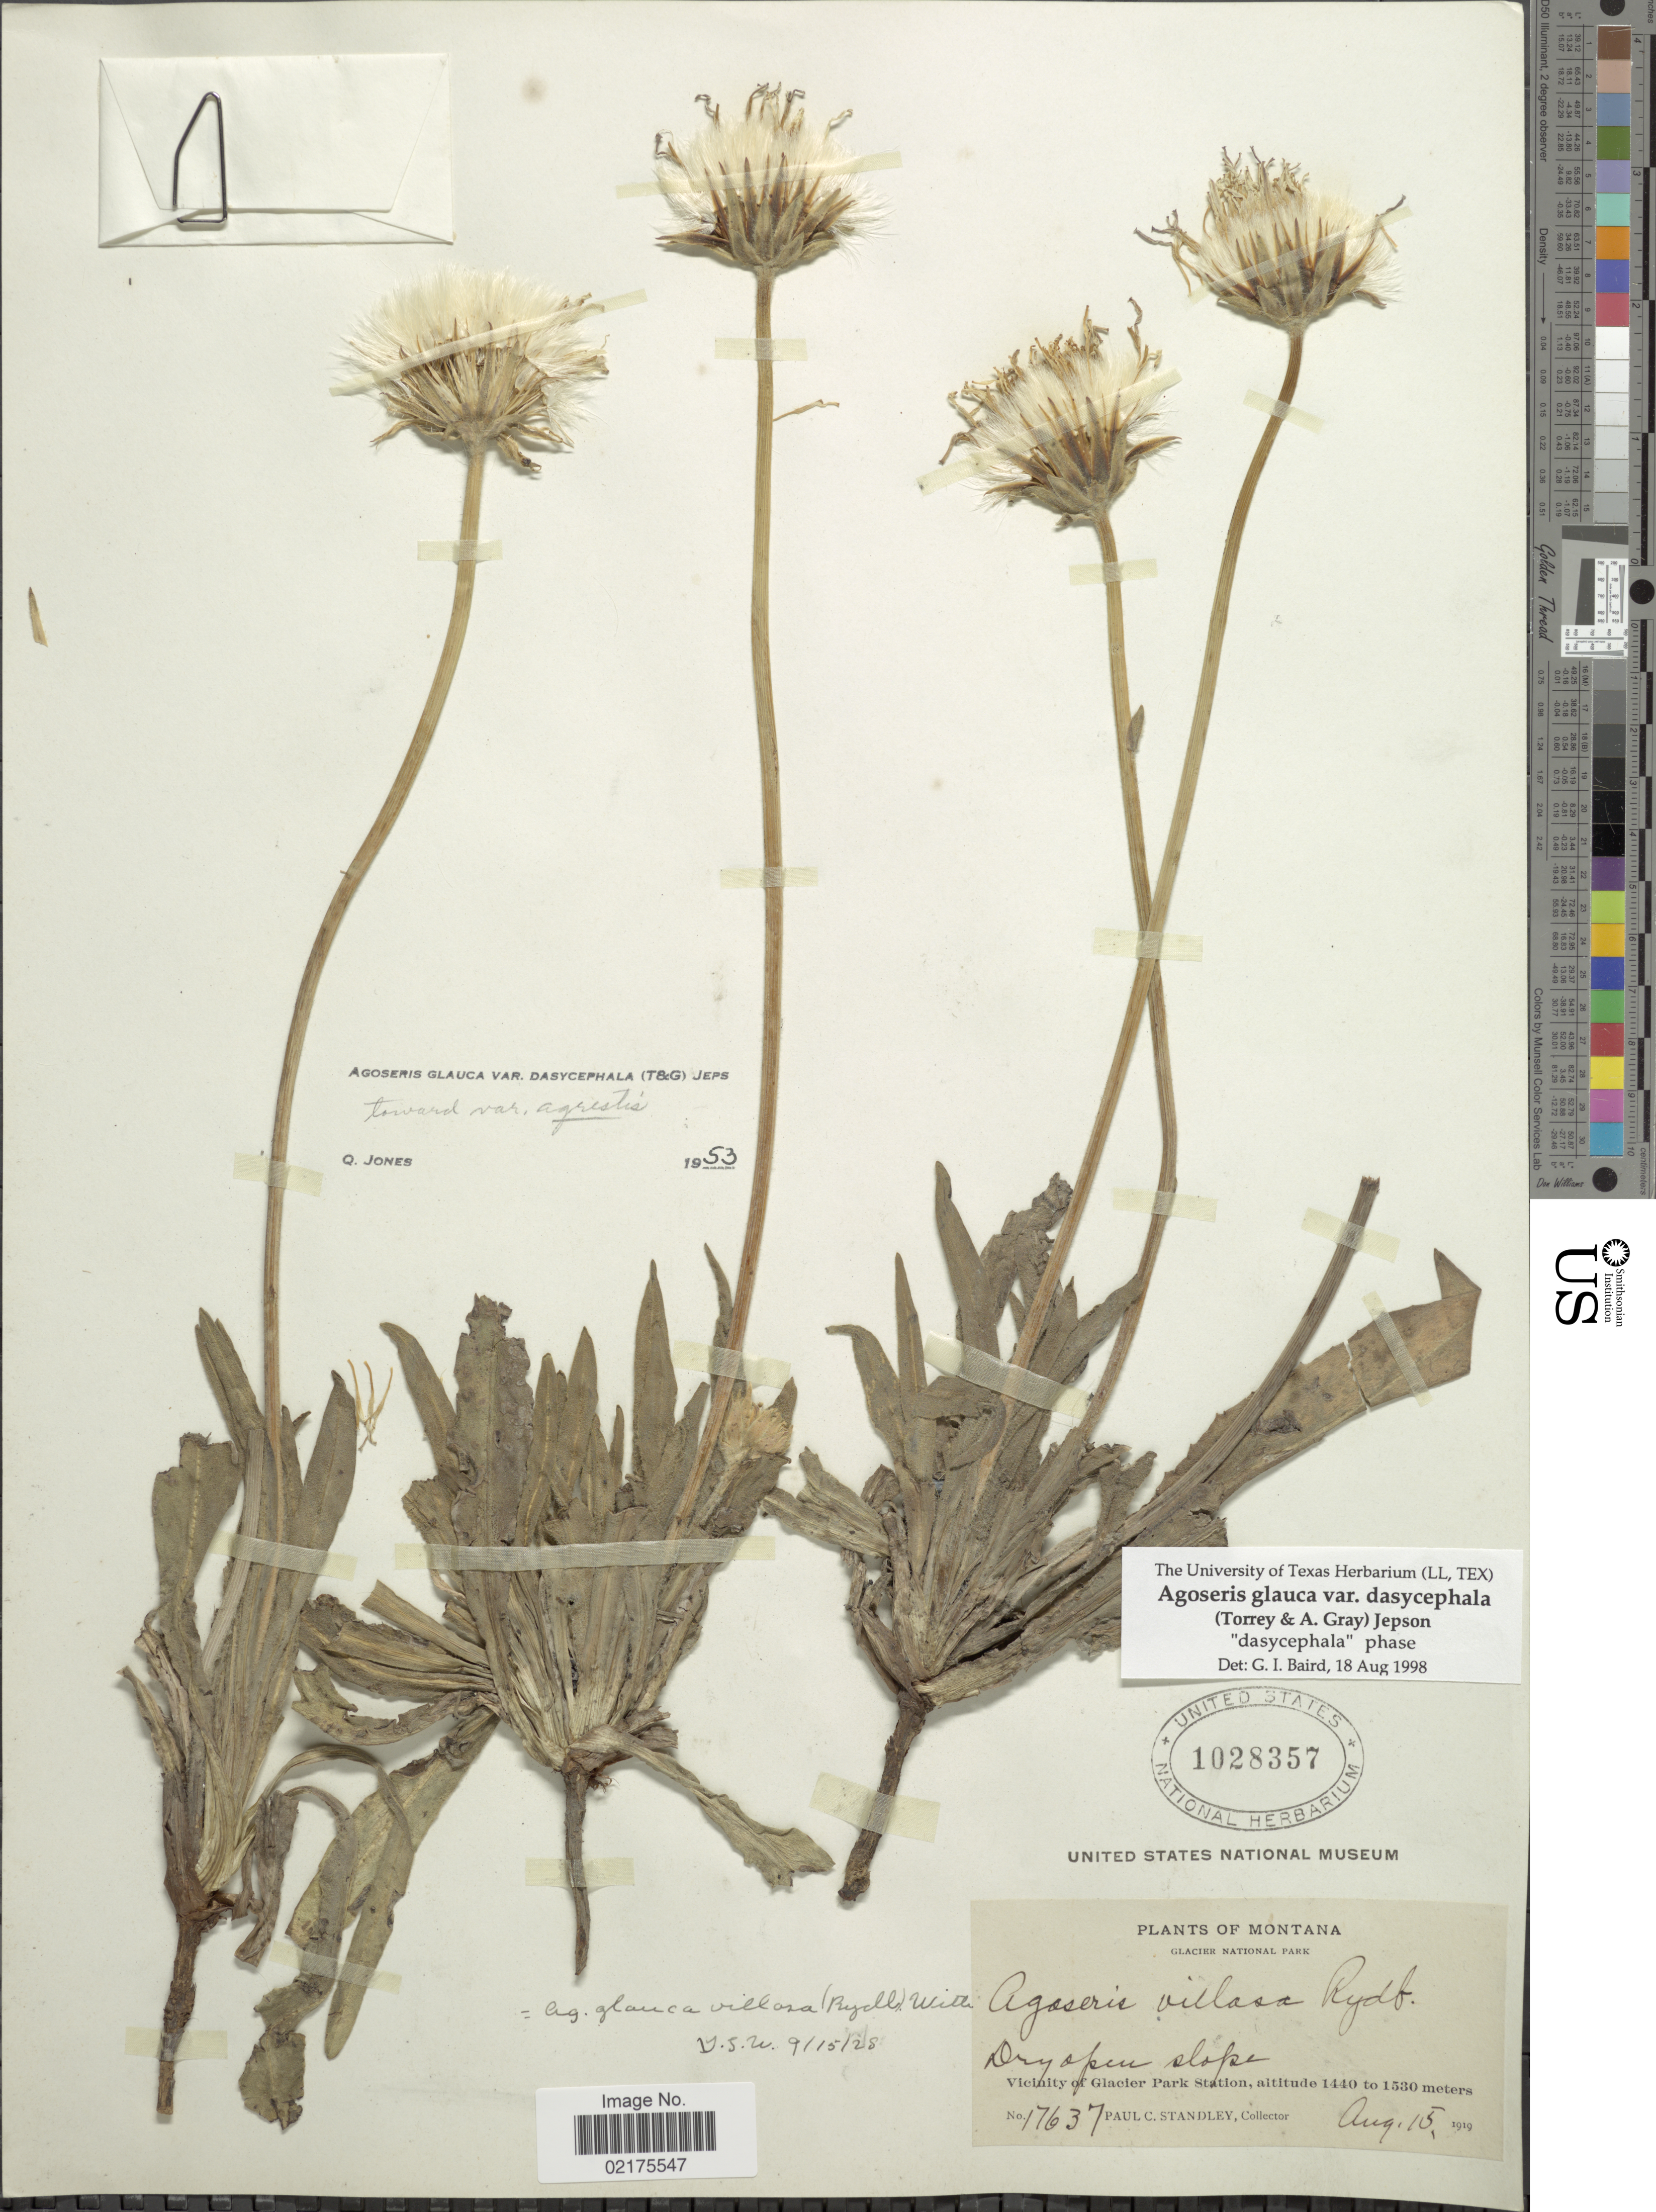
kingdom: Plantae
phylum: Tracheophyta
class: Magnoliopsida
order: Asterales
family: Asteraceae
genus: Agoseris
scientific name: Agoseris glauca var. dasycephala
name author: (Torr. & A. Gray) Jeps.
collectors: P. C. Standley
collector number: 17637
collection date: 1919-08-15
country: United States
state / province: Montana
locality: Glacier National Park, Dry open slope; Vicinity of Glacier Park Station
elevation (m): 1440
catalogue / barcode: US 1028357